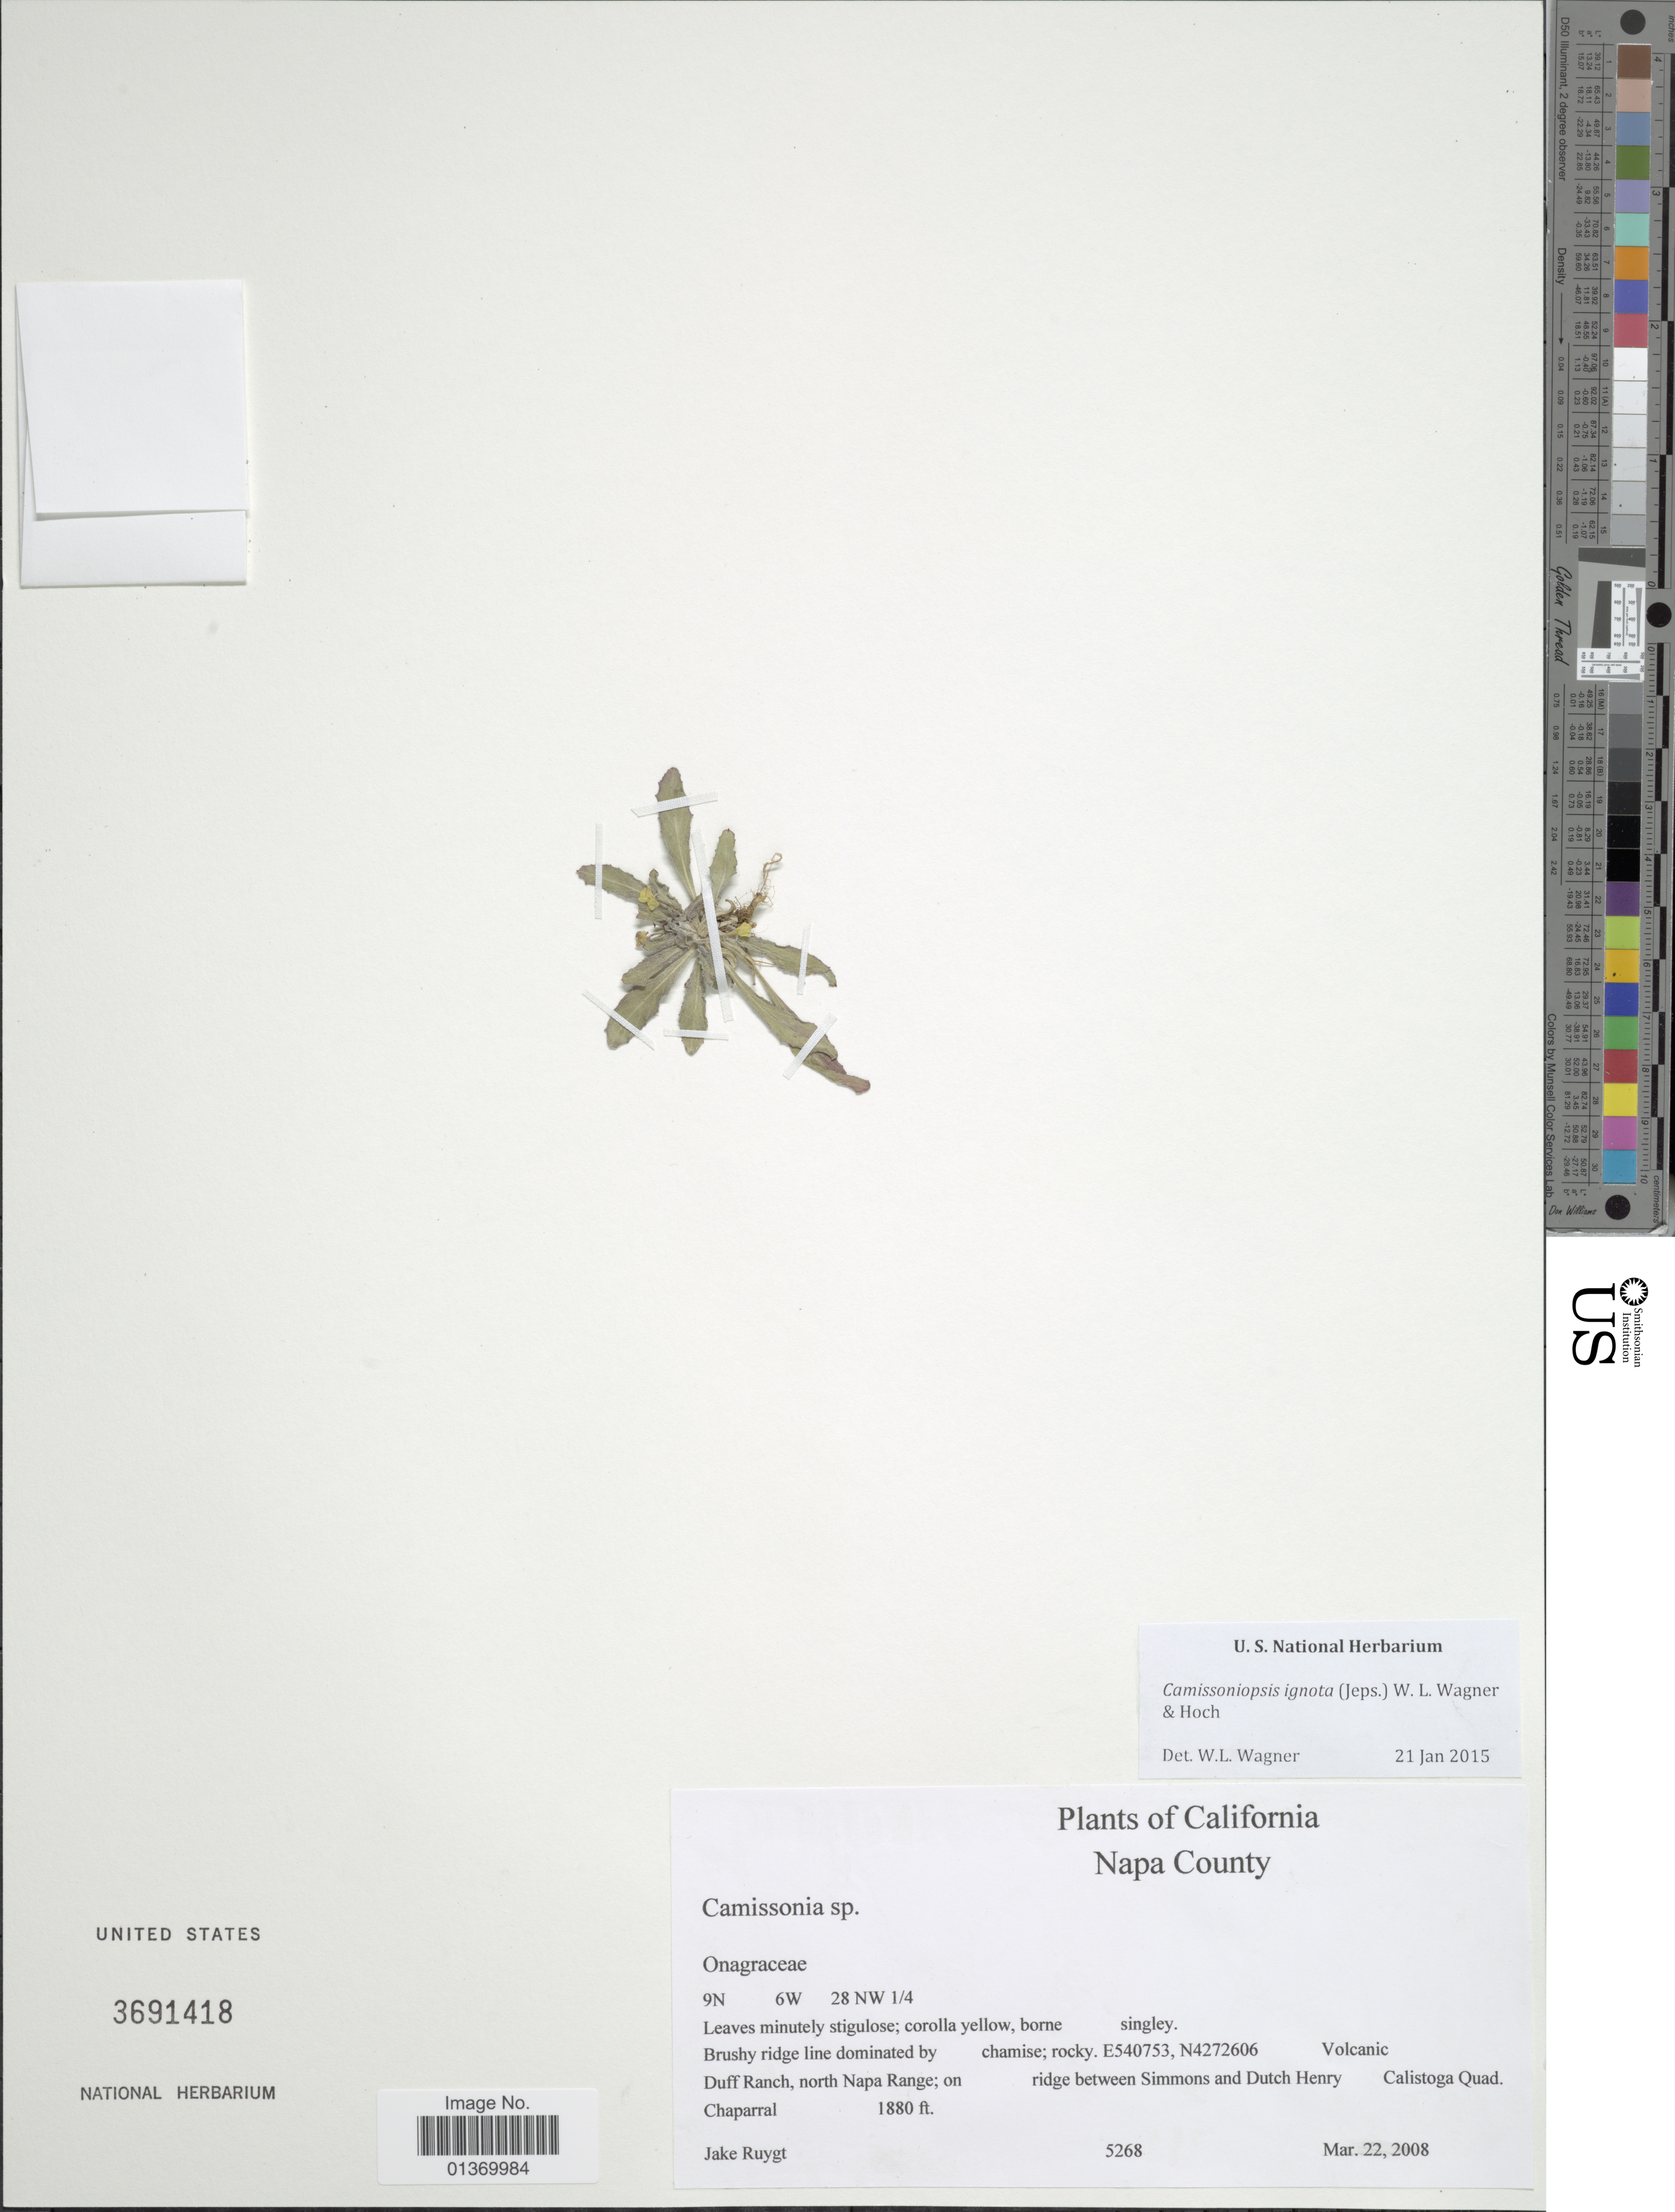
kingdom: Plantae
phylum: Tracheophyta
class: Magnoliopsida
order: Myrtales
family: Onagraceae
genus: Camissoniopsis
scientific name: Camissoniopsis ignota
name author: (Jeps.) W.L. Wagner & Hoch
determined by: Wagner, W. L., (BOT), Smithsonian Institution - National Museum of Natural History (UNITED STATES)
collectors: J. A. Ruygt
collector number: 5268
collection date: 2008-03-22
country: United States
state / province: California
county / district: Napa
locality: Napa County, 28NW 1/4 Duff Ranch, north Napa Range; on ridge between Simmons and Dutch Henry, Calistoga Quad, E540753, N4272606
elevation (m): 573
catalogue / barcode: US 3691418